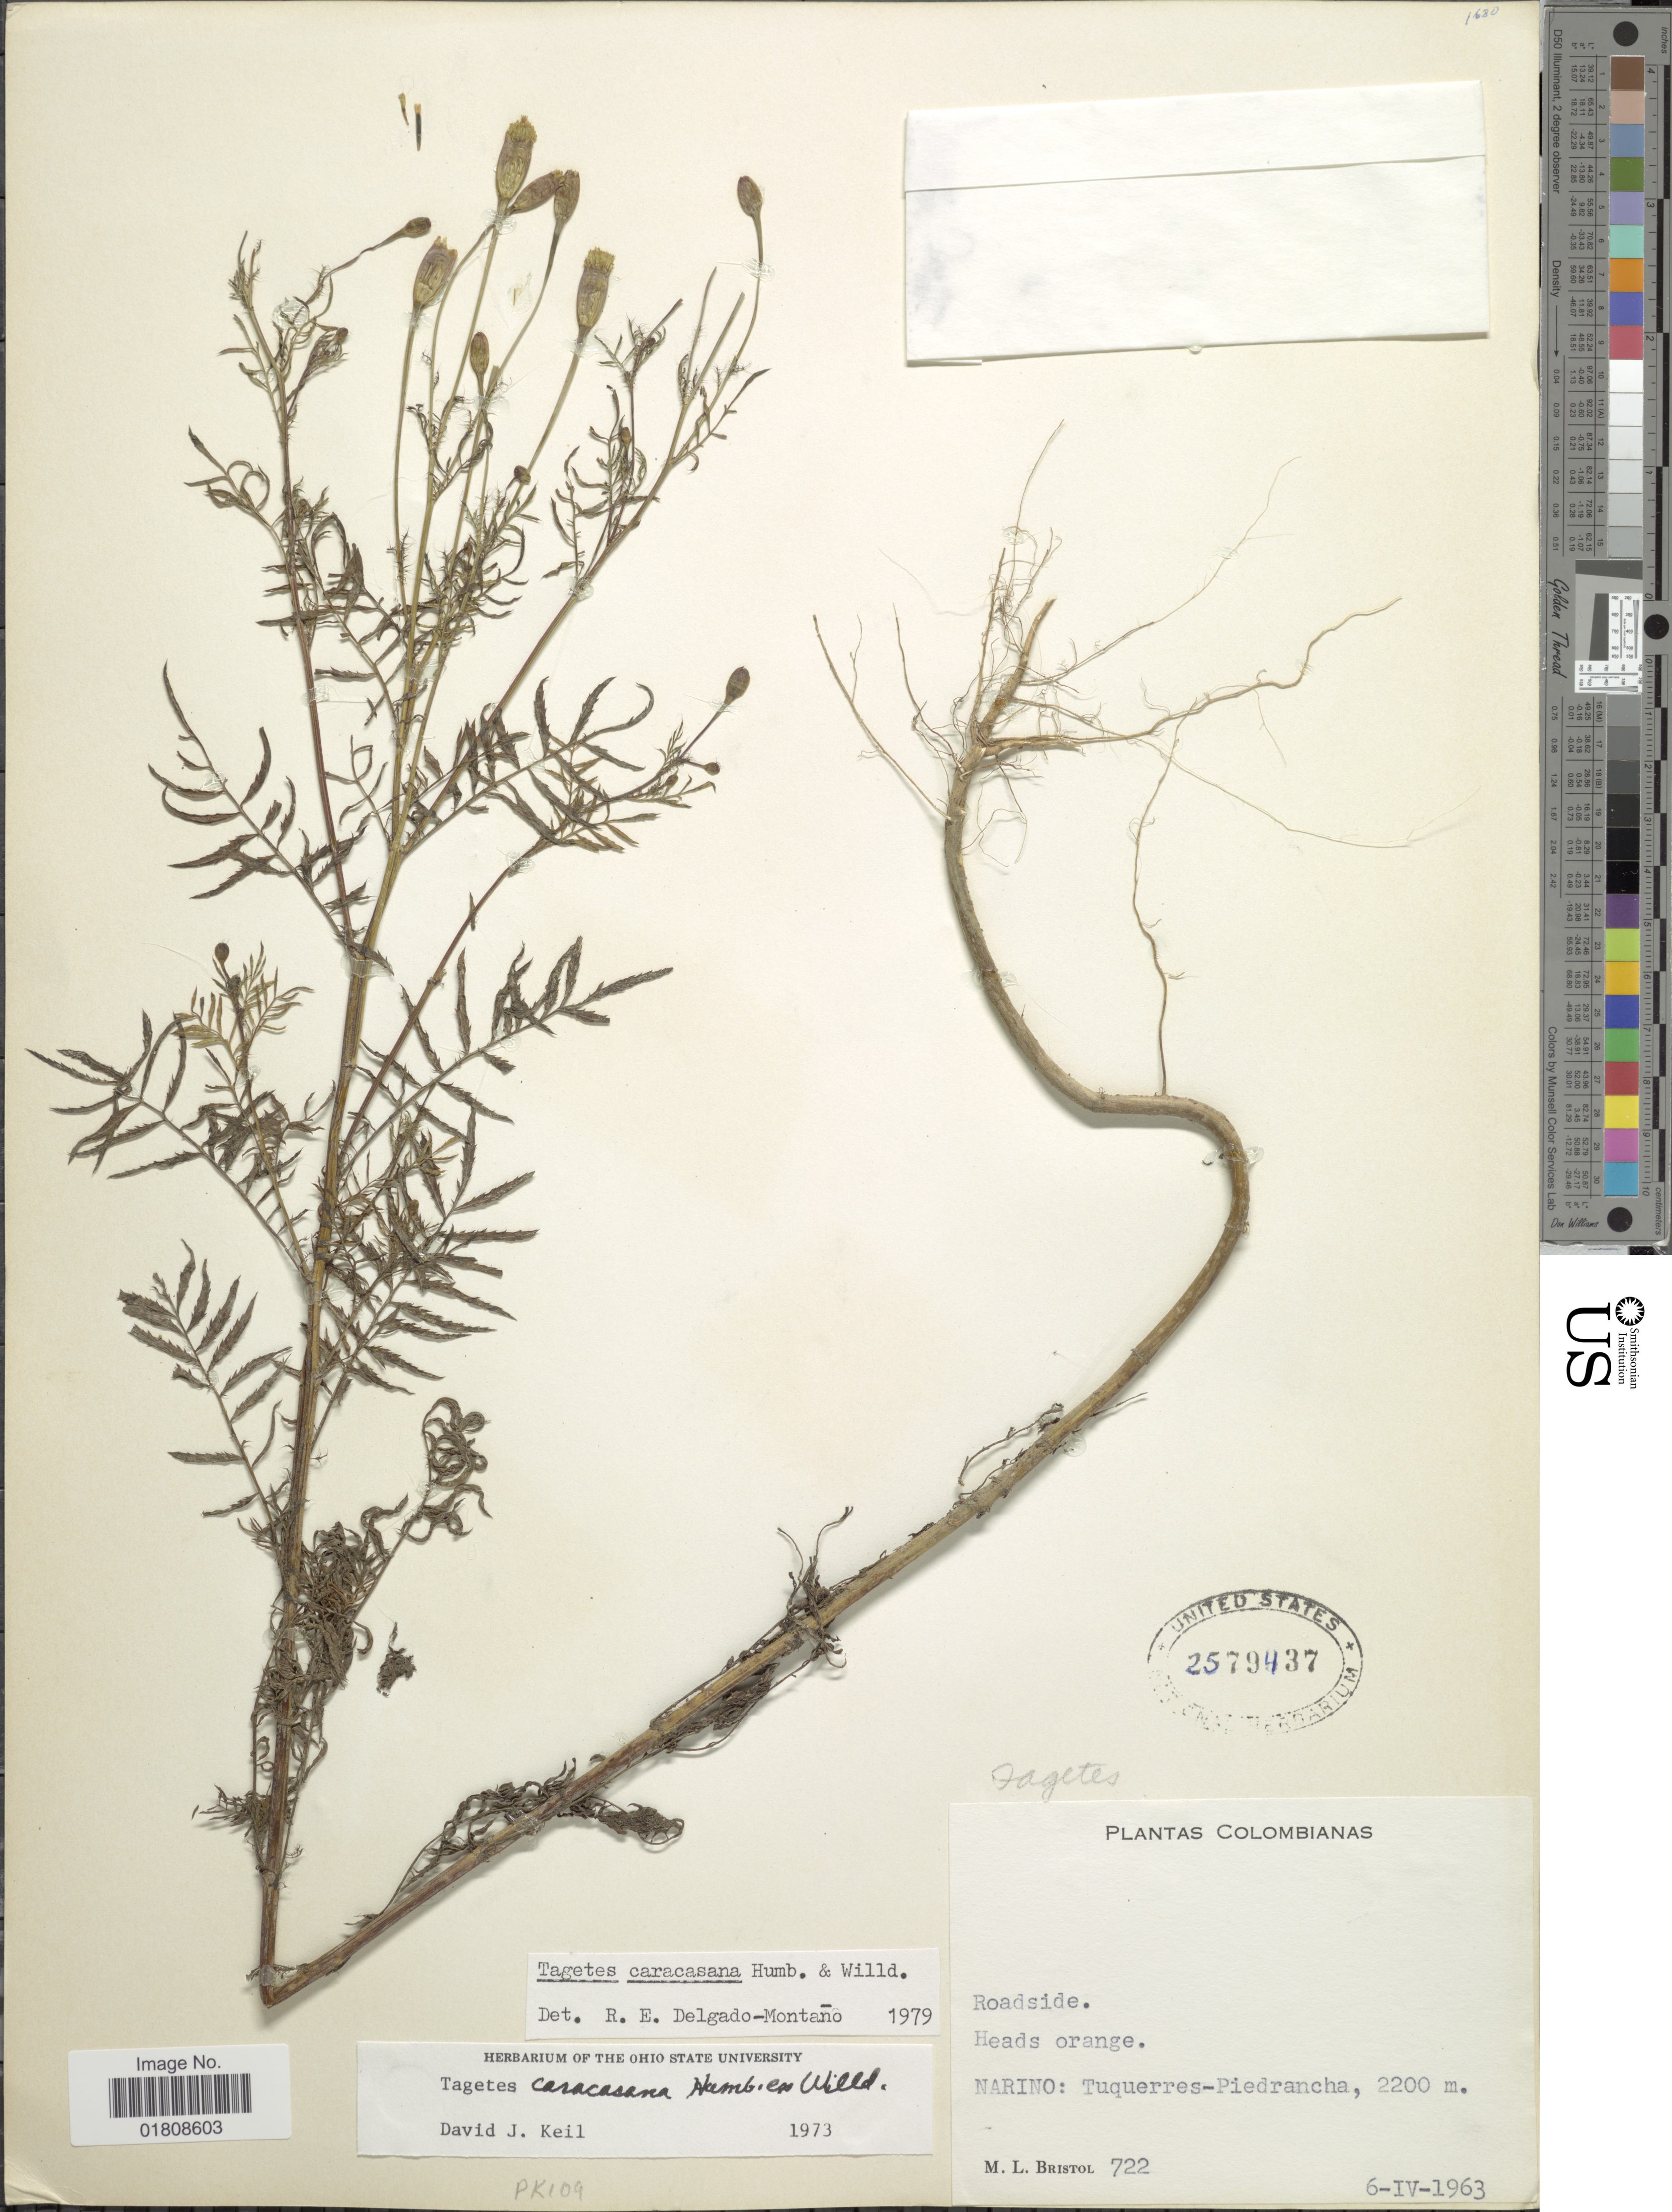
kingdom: Plantae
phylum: Tracheophyta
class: Magnoliopsida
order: Asterales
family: Asteraceae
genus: Tagetes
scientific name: Tagetes caracasana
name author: Humb. ex Willd.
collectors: M. L. Bristol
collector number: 722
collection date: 1963-04-06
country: Colombia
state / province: Nariño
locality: Tuquerres-Piedrancha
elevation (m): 2200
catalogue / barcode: US 2579437